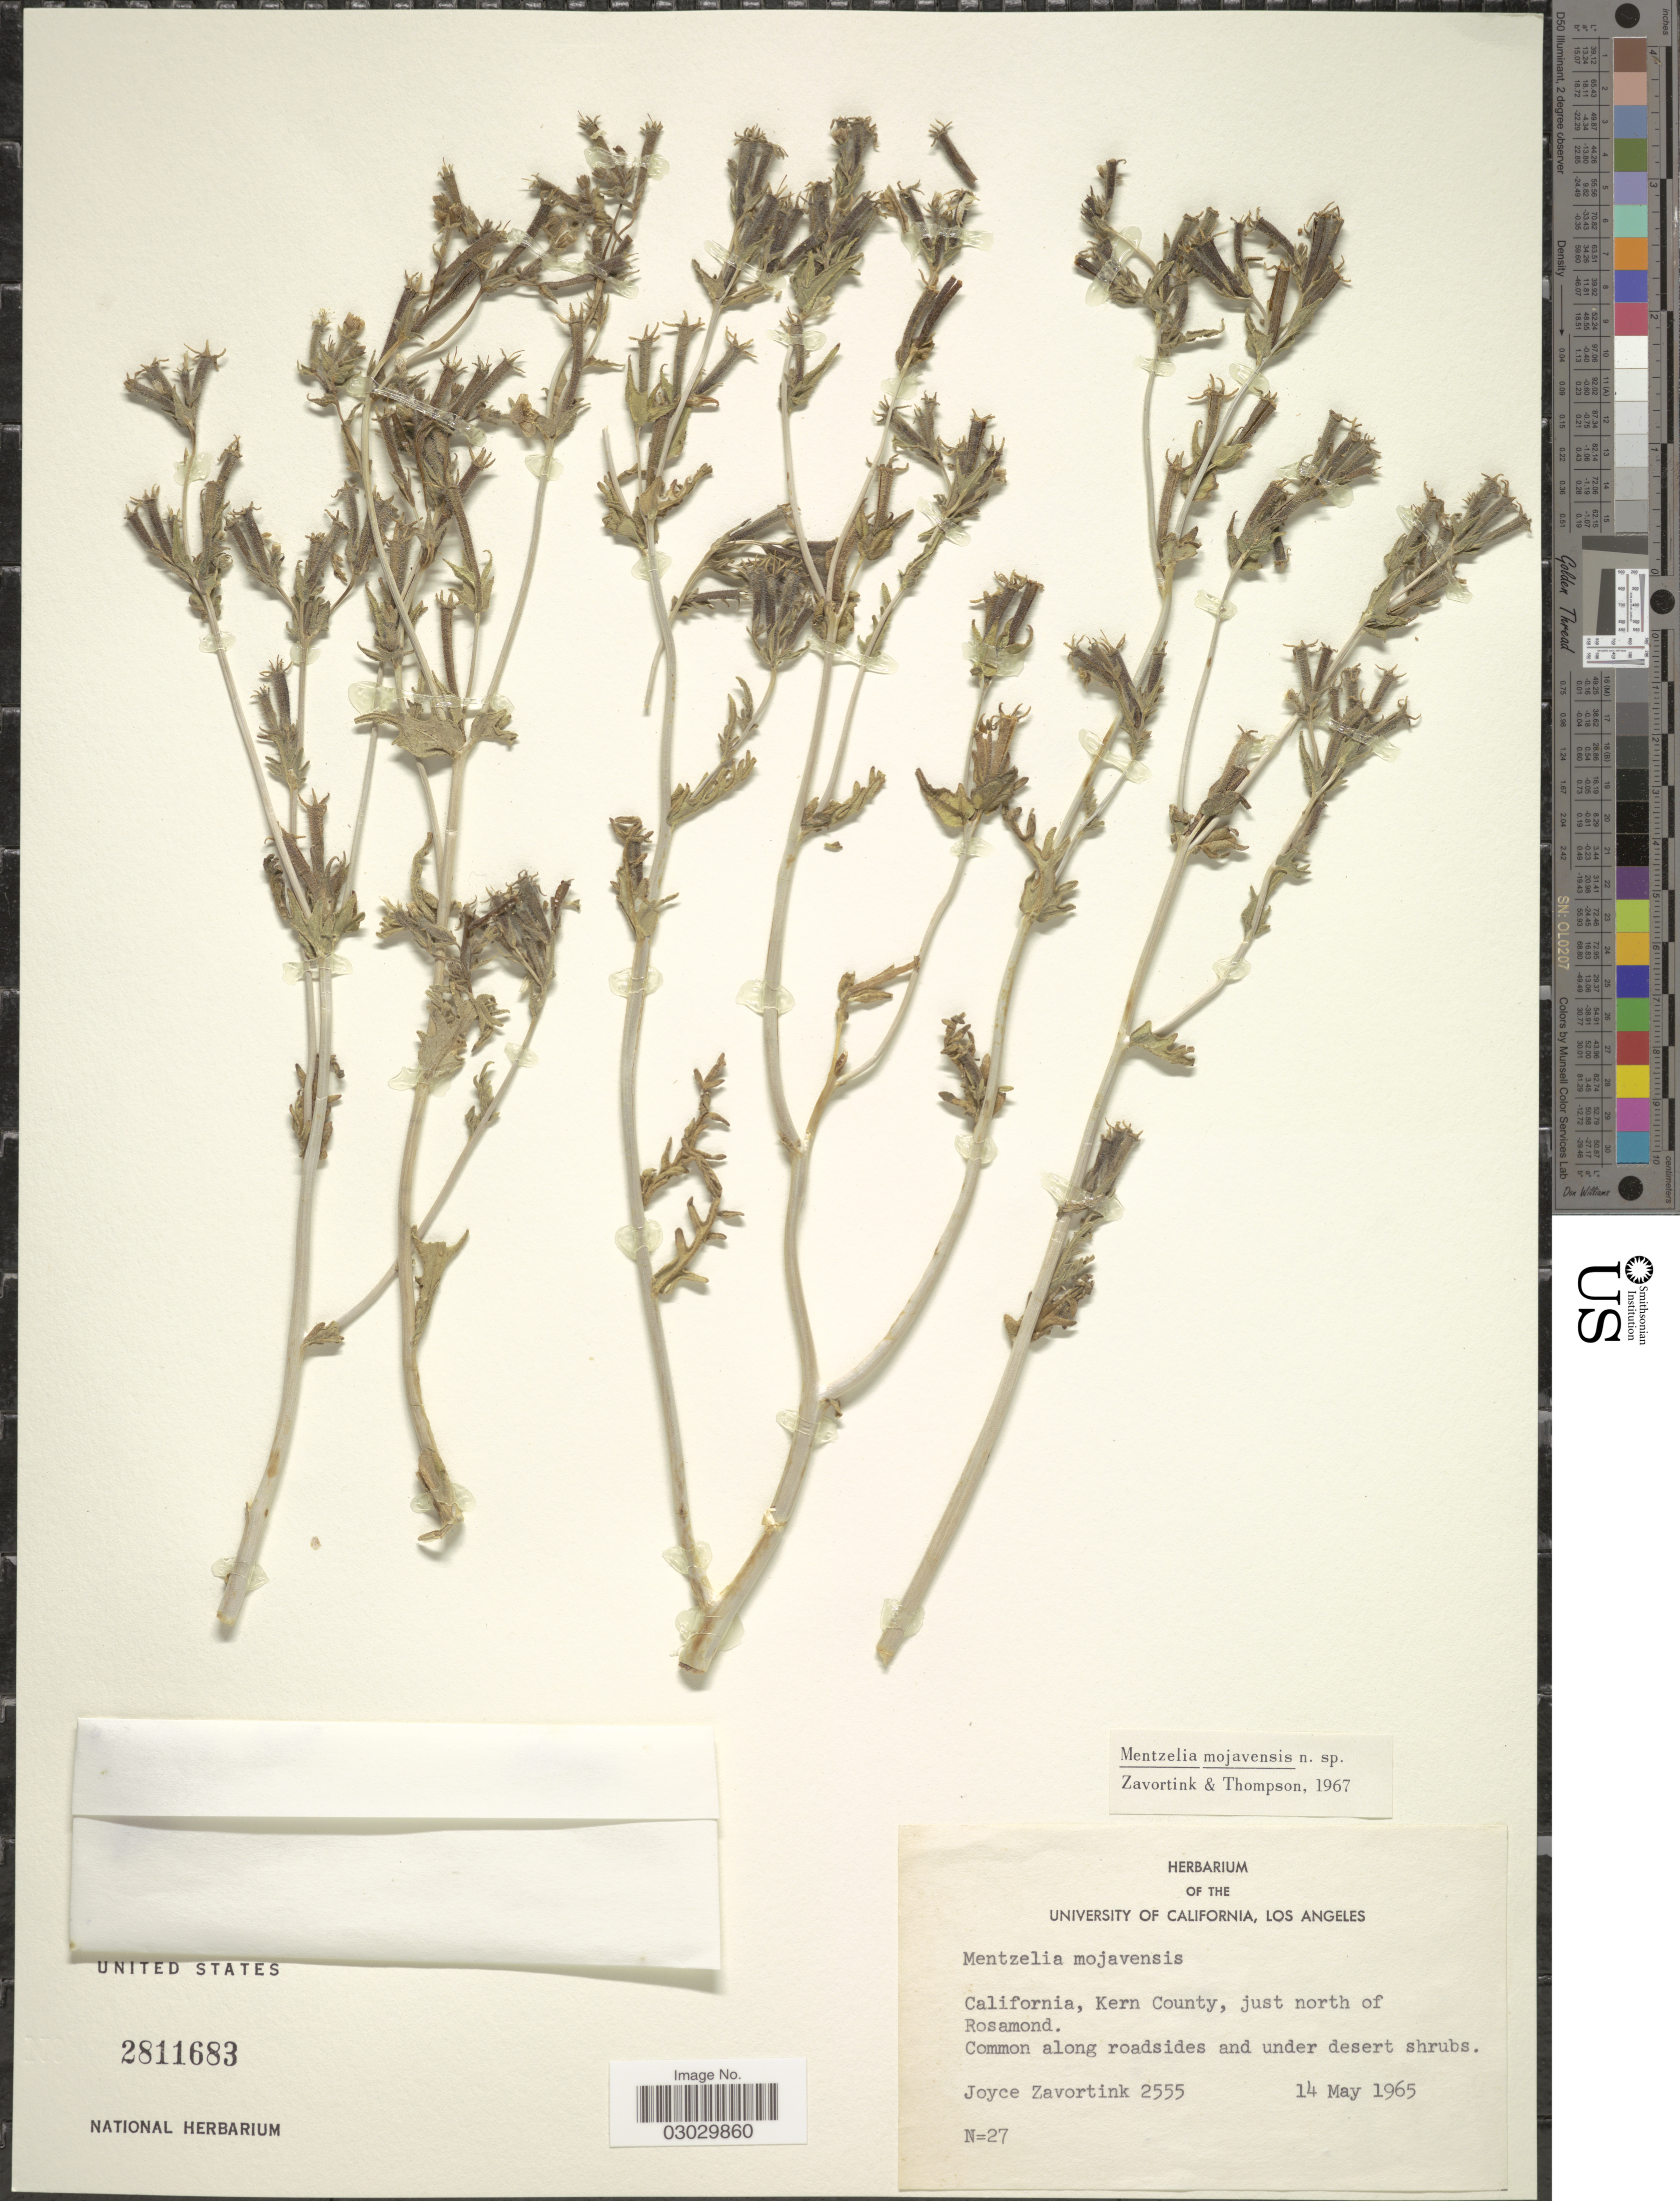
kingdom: Plantae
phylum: Tracheophyta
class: Magnoliopsida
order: Cornales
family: Loasaceae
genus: Mentzelia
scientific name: Mentzelia mojavensis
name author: H.J. Thomps. & J.E. Roberts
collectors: J. Zavortink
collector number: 2555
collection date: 1965-05-14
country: United States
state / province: California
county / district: Kern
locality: Kern County, just north of Rosamond.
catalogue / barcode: US 2811683